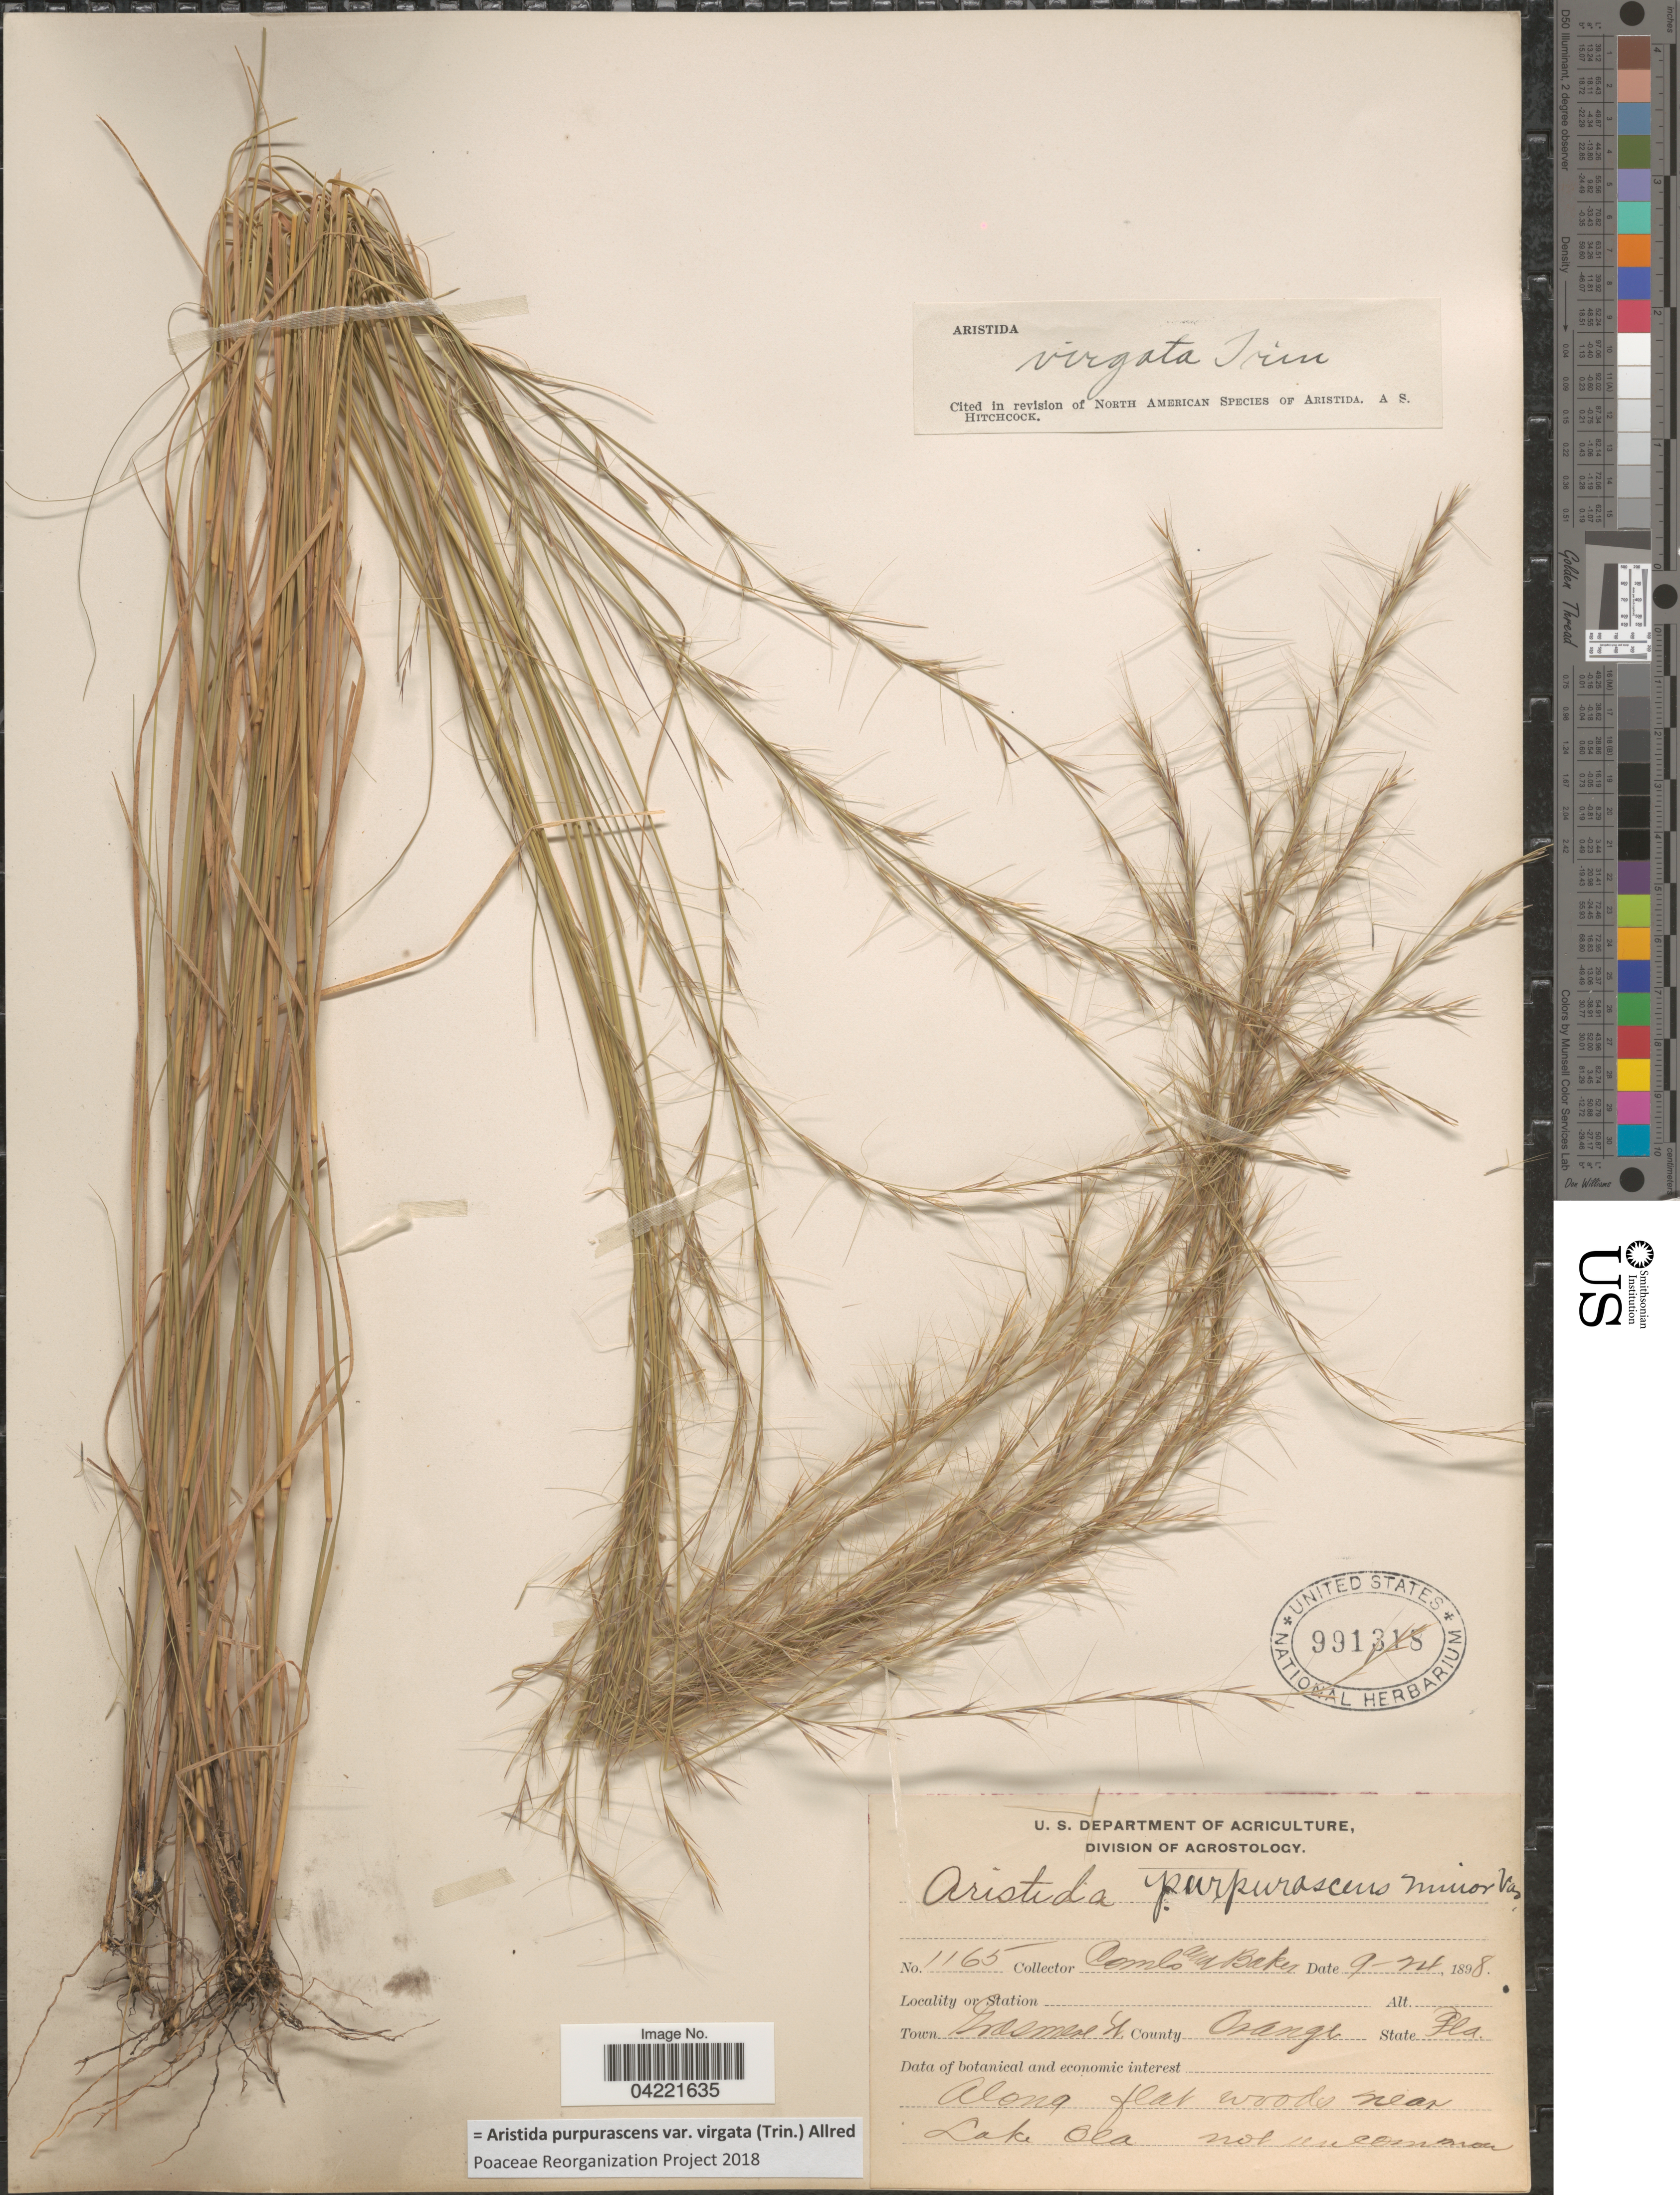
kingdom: Plantae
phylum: Tracheophyta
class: Liliopsida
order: Poales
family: Poaceae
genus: Aristida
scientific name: Aristida purpurascens var. virgata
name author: (Trin.) Allred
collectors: -. Combs & -- Baker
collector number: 1165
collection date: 1898-09-24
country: United States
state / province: Florida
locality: Town Grasmere Dr. County Orange. Near Lake Ola.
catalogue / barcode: US 991318